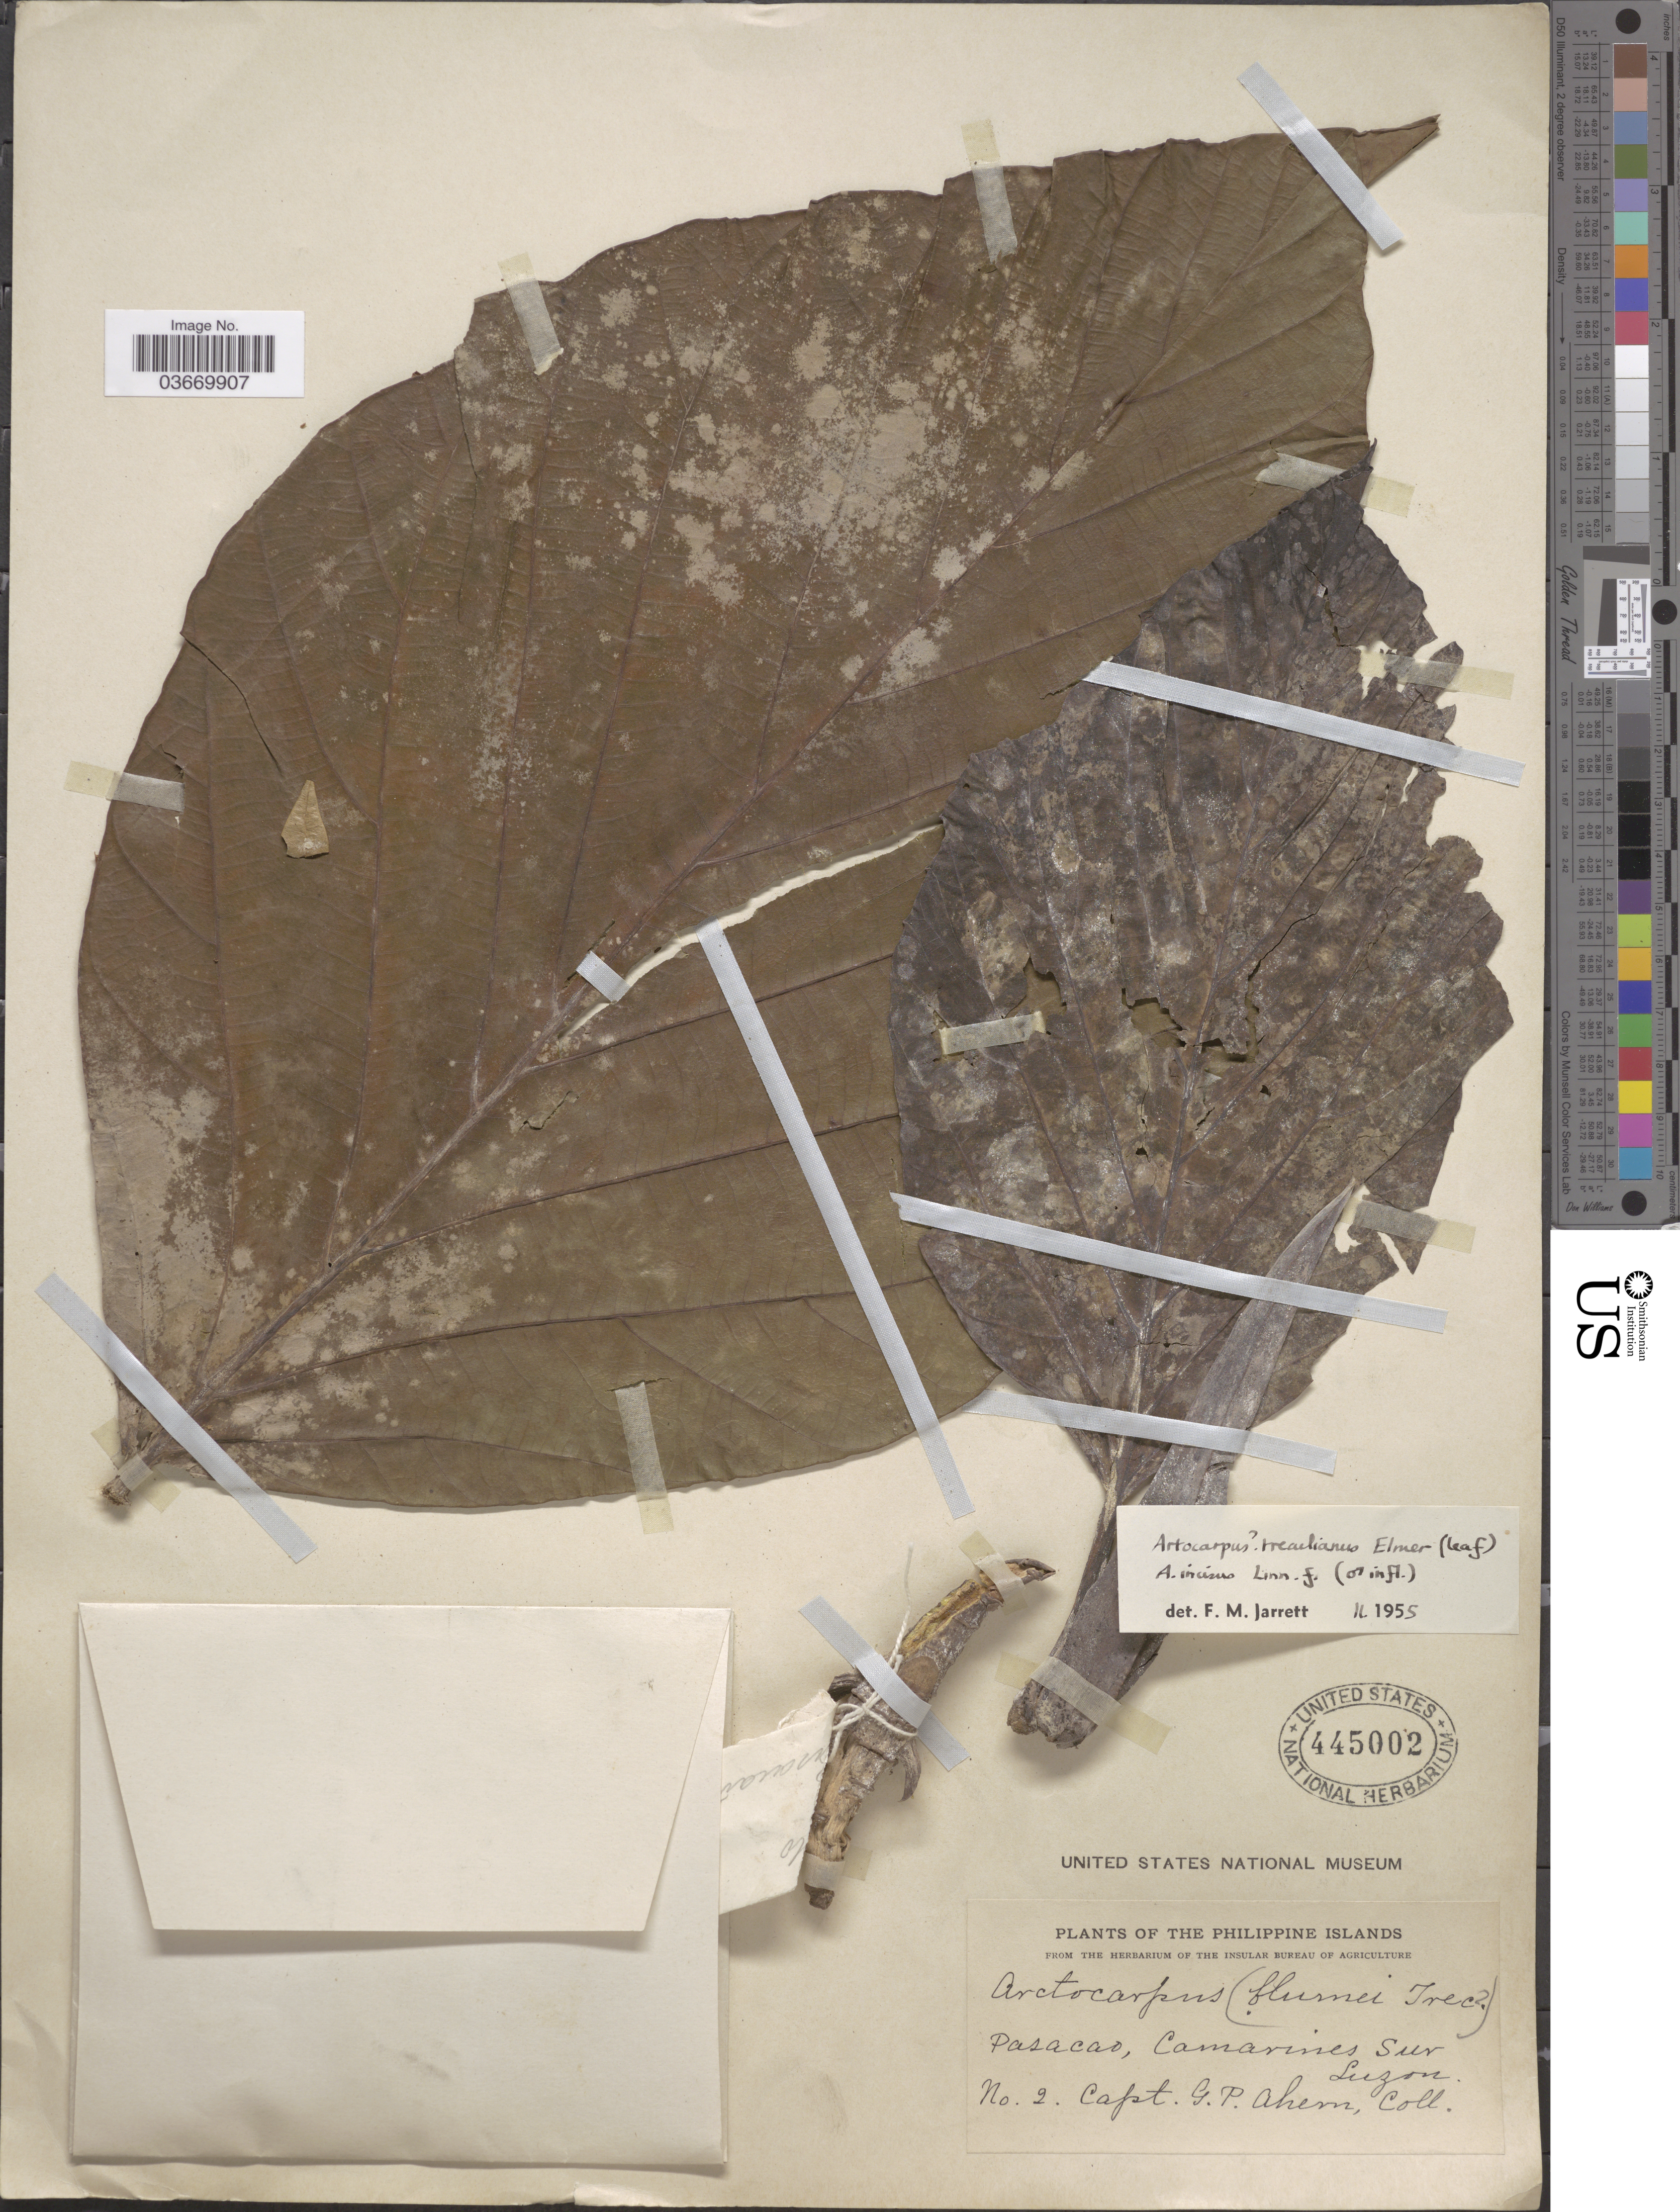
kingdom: Plantae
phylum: Tracheophyta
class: Magnoliopsida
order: Rosales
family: Moraceae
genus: Artocarpus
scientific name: Artocarpus treculianus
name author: Elmer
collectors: G. Ahern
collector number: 2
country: Philippines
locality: The Philippine Islands. Pasacao, Camarines Sur, Luzon.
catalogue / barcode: US 445002